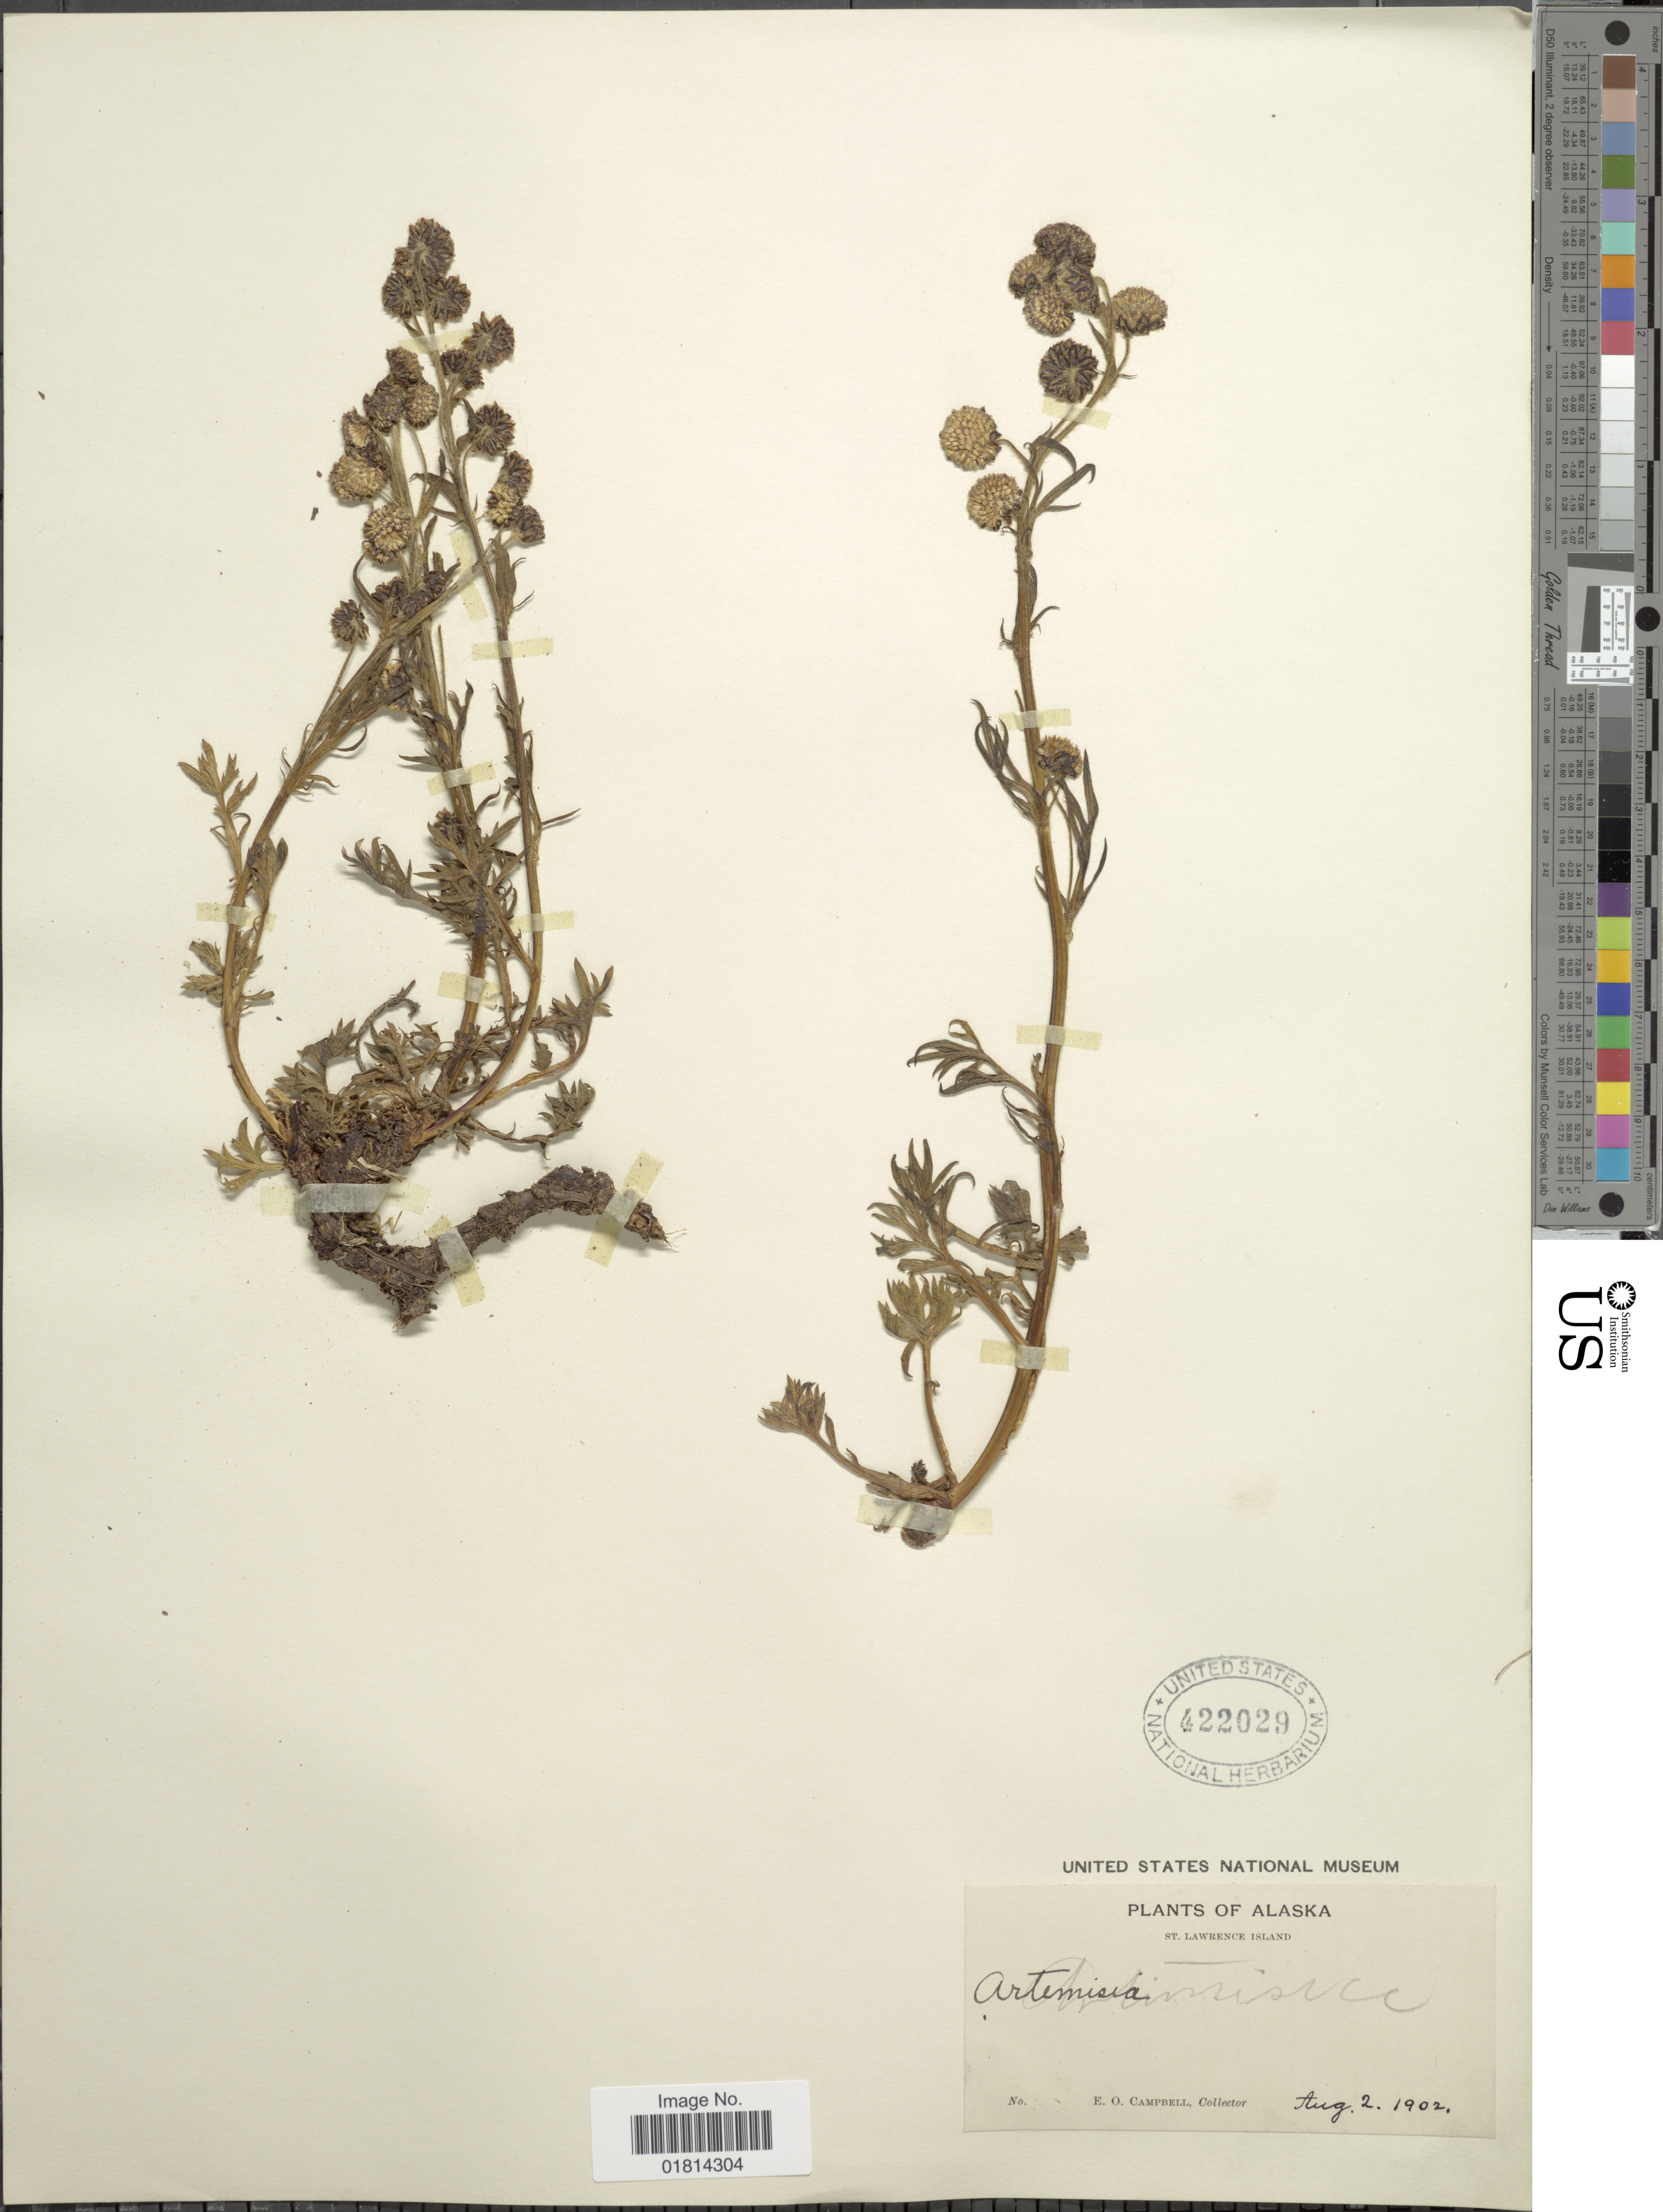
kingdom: Plantae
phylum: Tracheophyta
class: Magnoliopsida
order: Asterales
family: Asteraceae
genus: Artemisia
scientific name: Artemisia arctica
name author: Less.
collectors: E. Campbell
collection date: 1902-08-02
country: United States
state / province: Alaska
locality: St. Lawrence Island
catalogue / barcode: US 422029